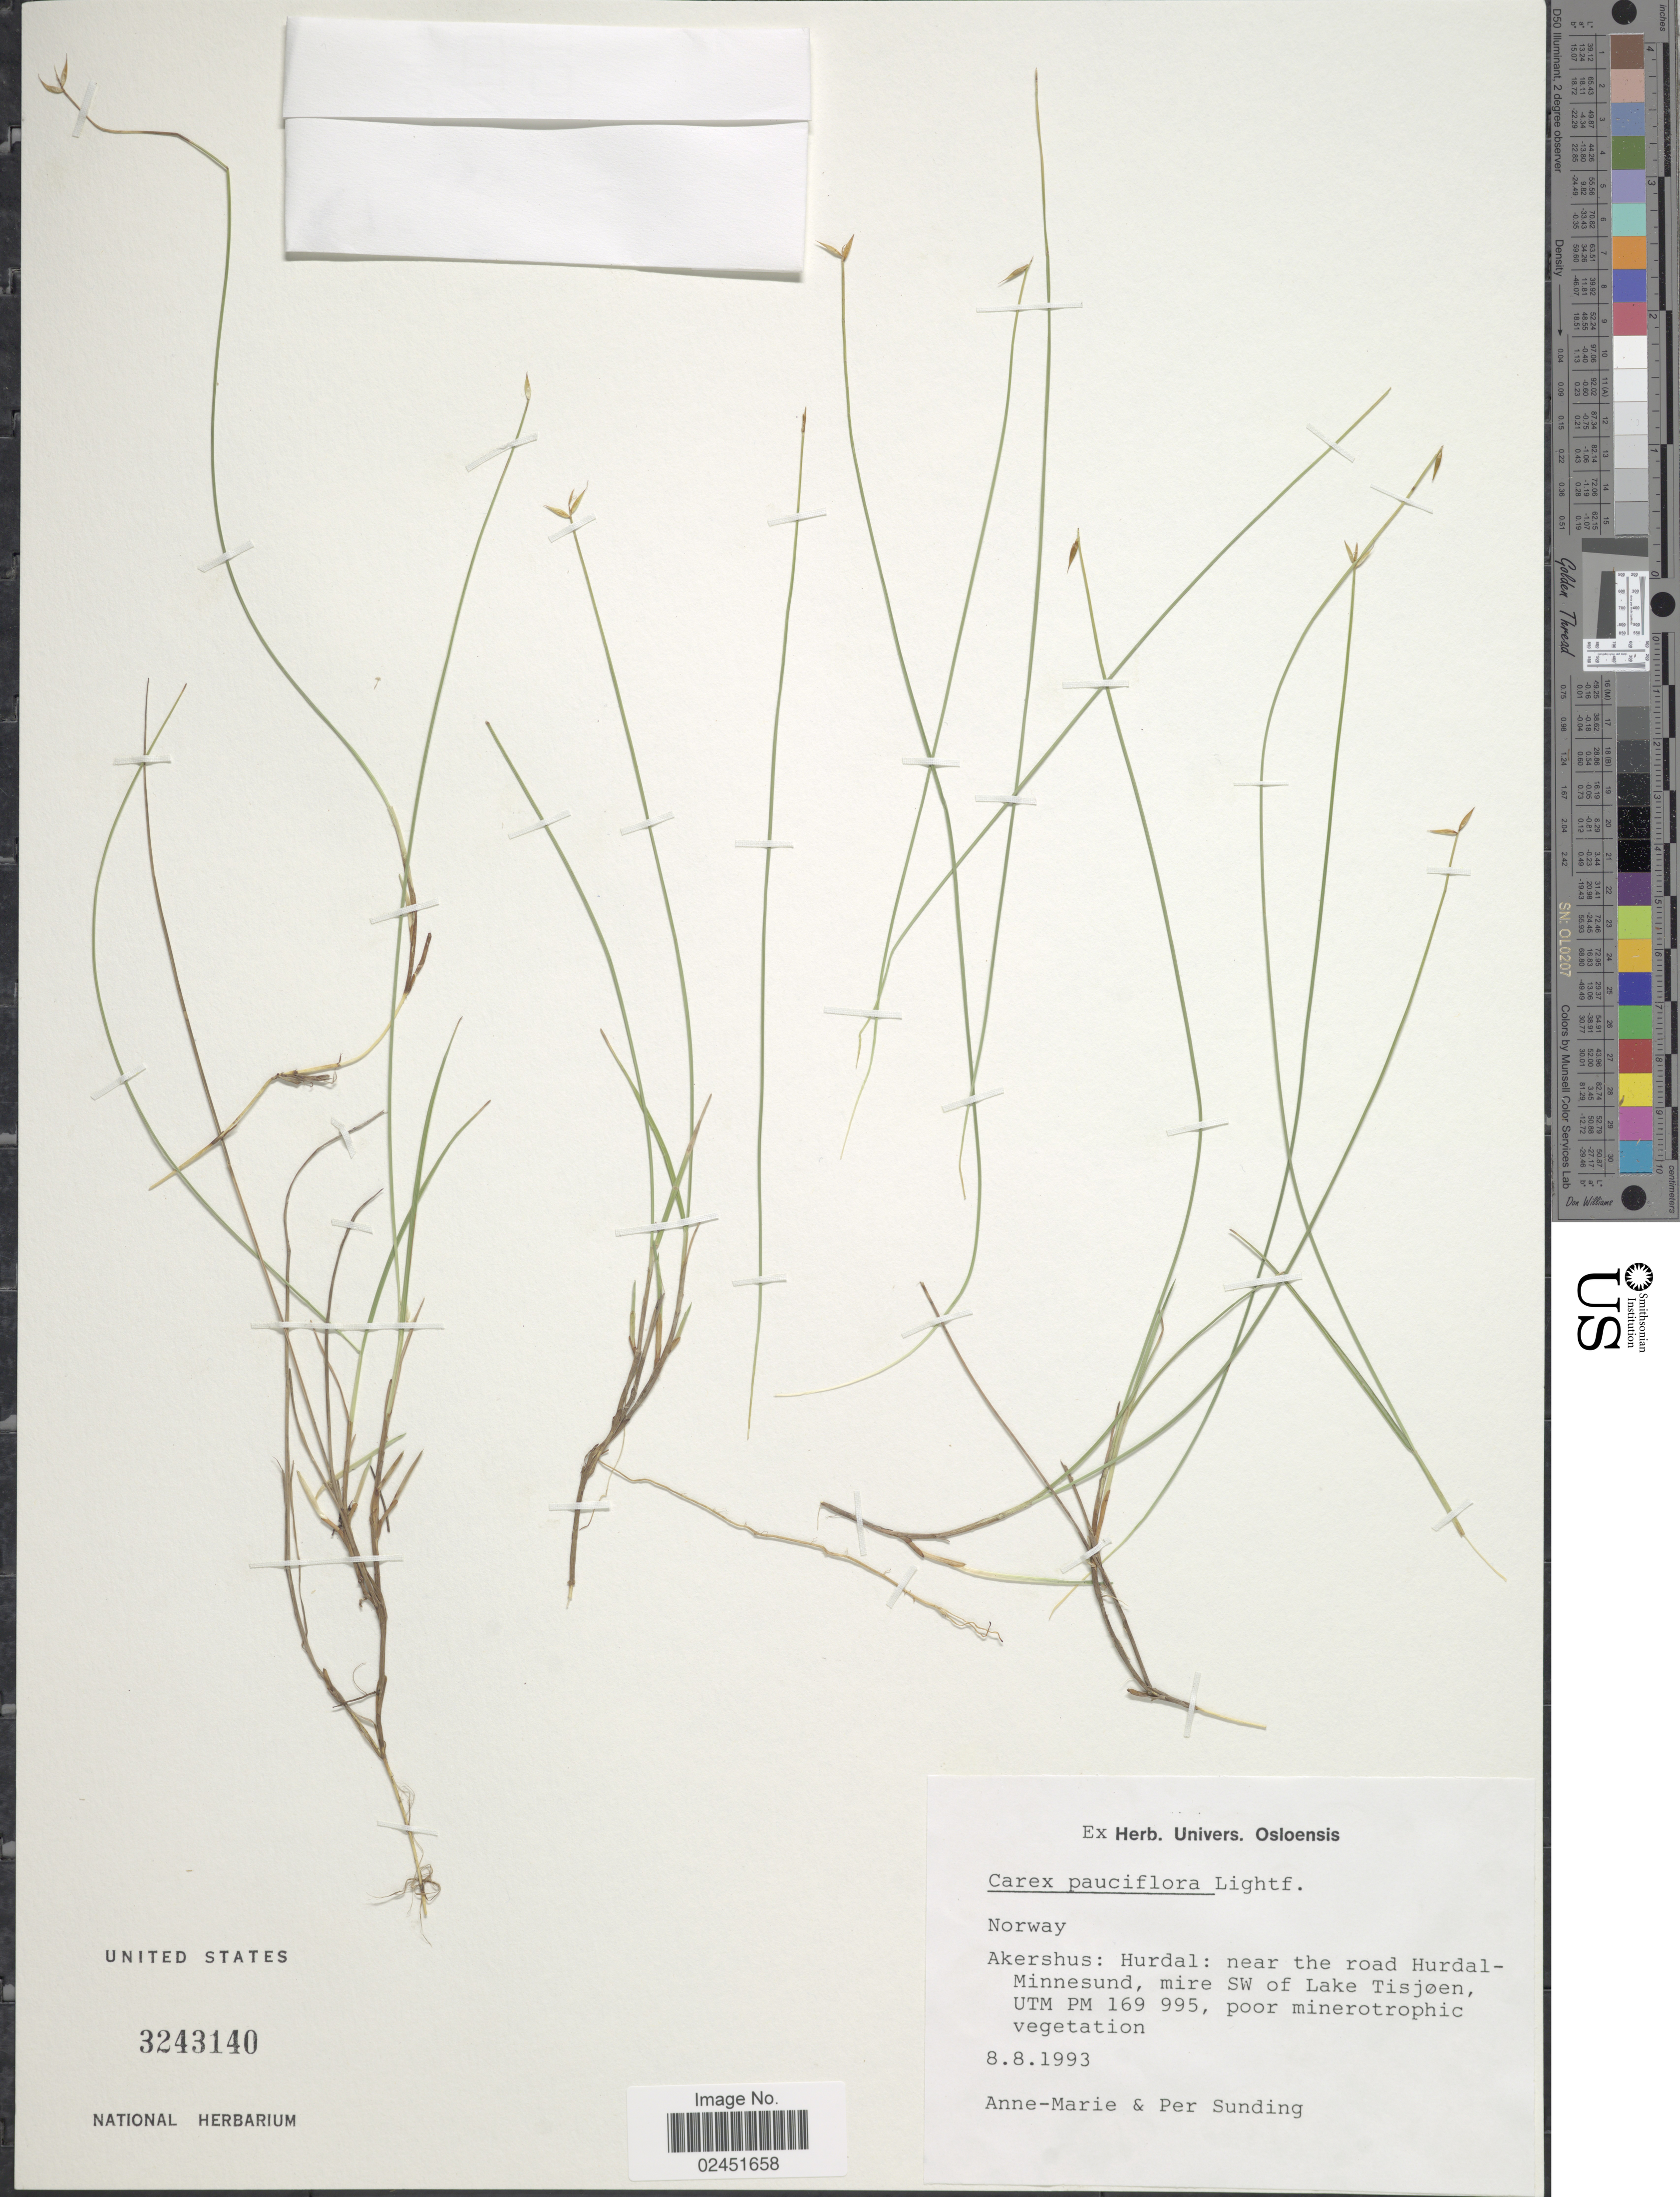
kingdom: Plantae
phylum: Tracheophyta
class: Liliopsida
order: Poales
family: Cyperaceae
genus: Carex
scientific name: Carex pauciflora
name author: Lightf.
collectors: Anne-Marie & P. O. Sunding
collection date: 1993-08-08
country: Norway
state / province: Akershus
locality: Hurdal: near the road Hurdal- Minnesund, mire SW of Lake Tisjoen, UTM PM 169 995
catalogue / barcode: US 3243140